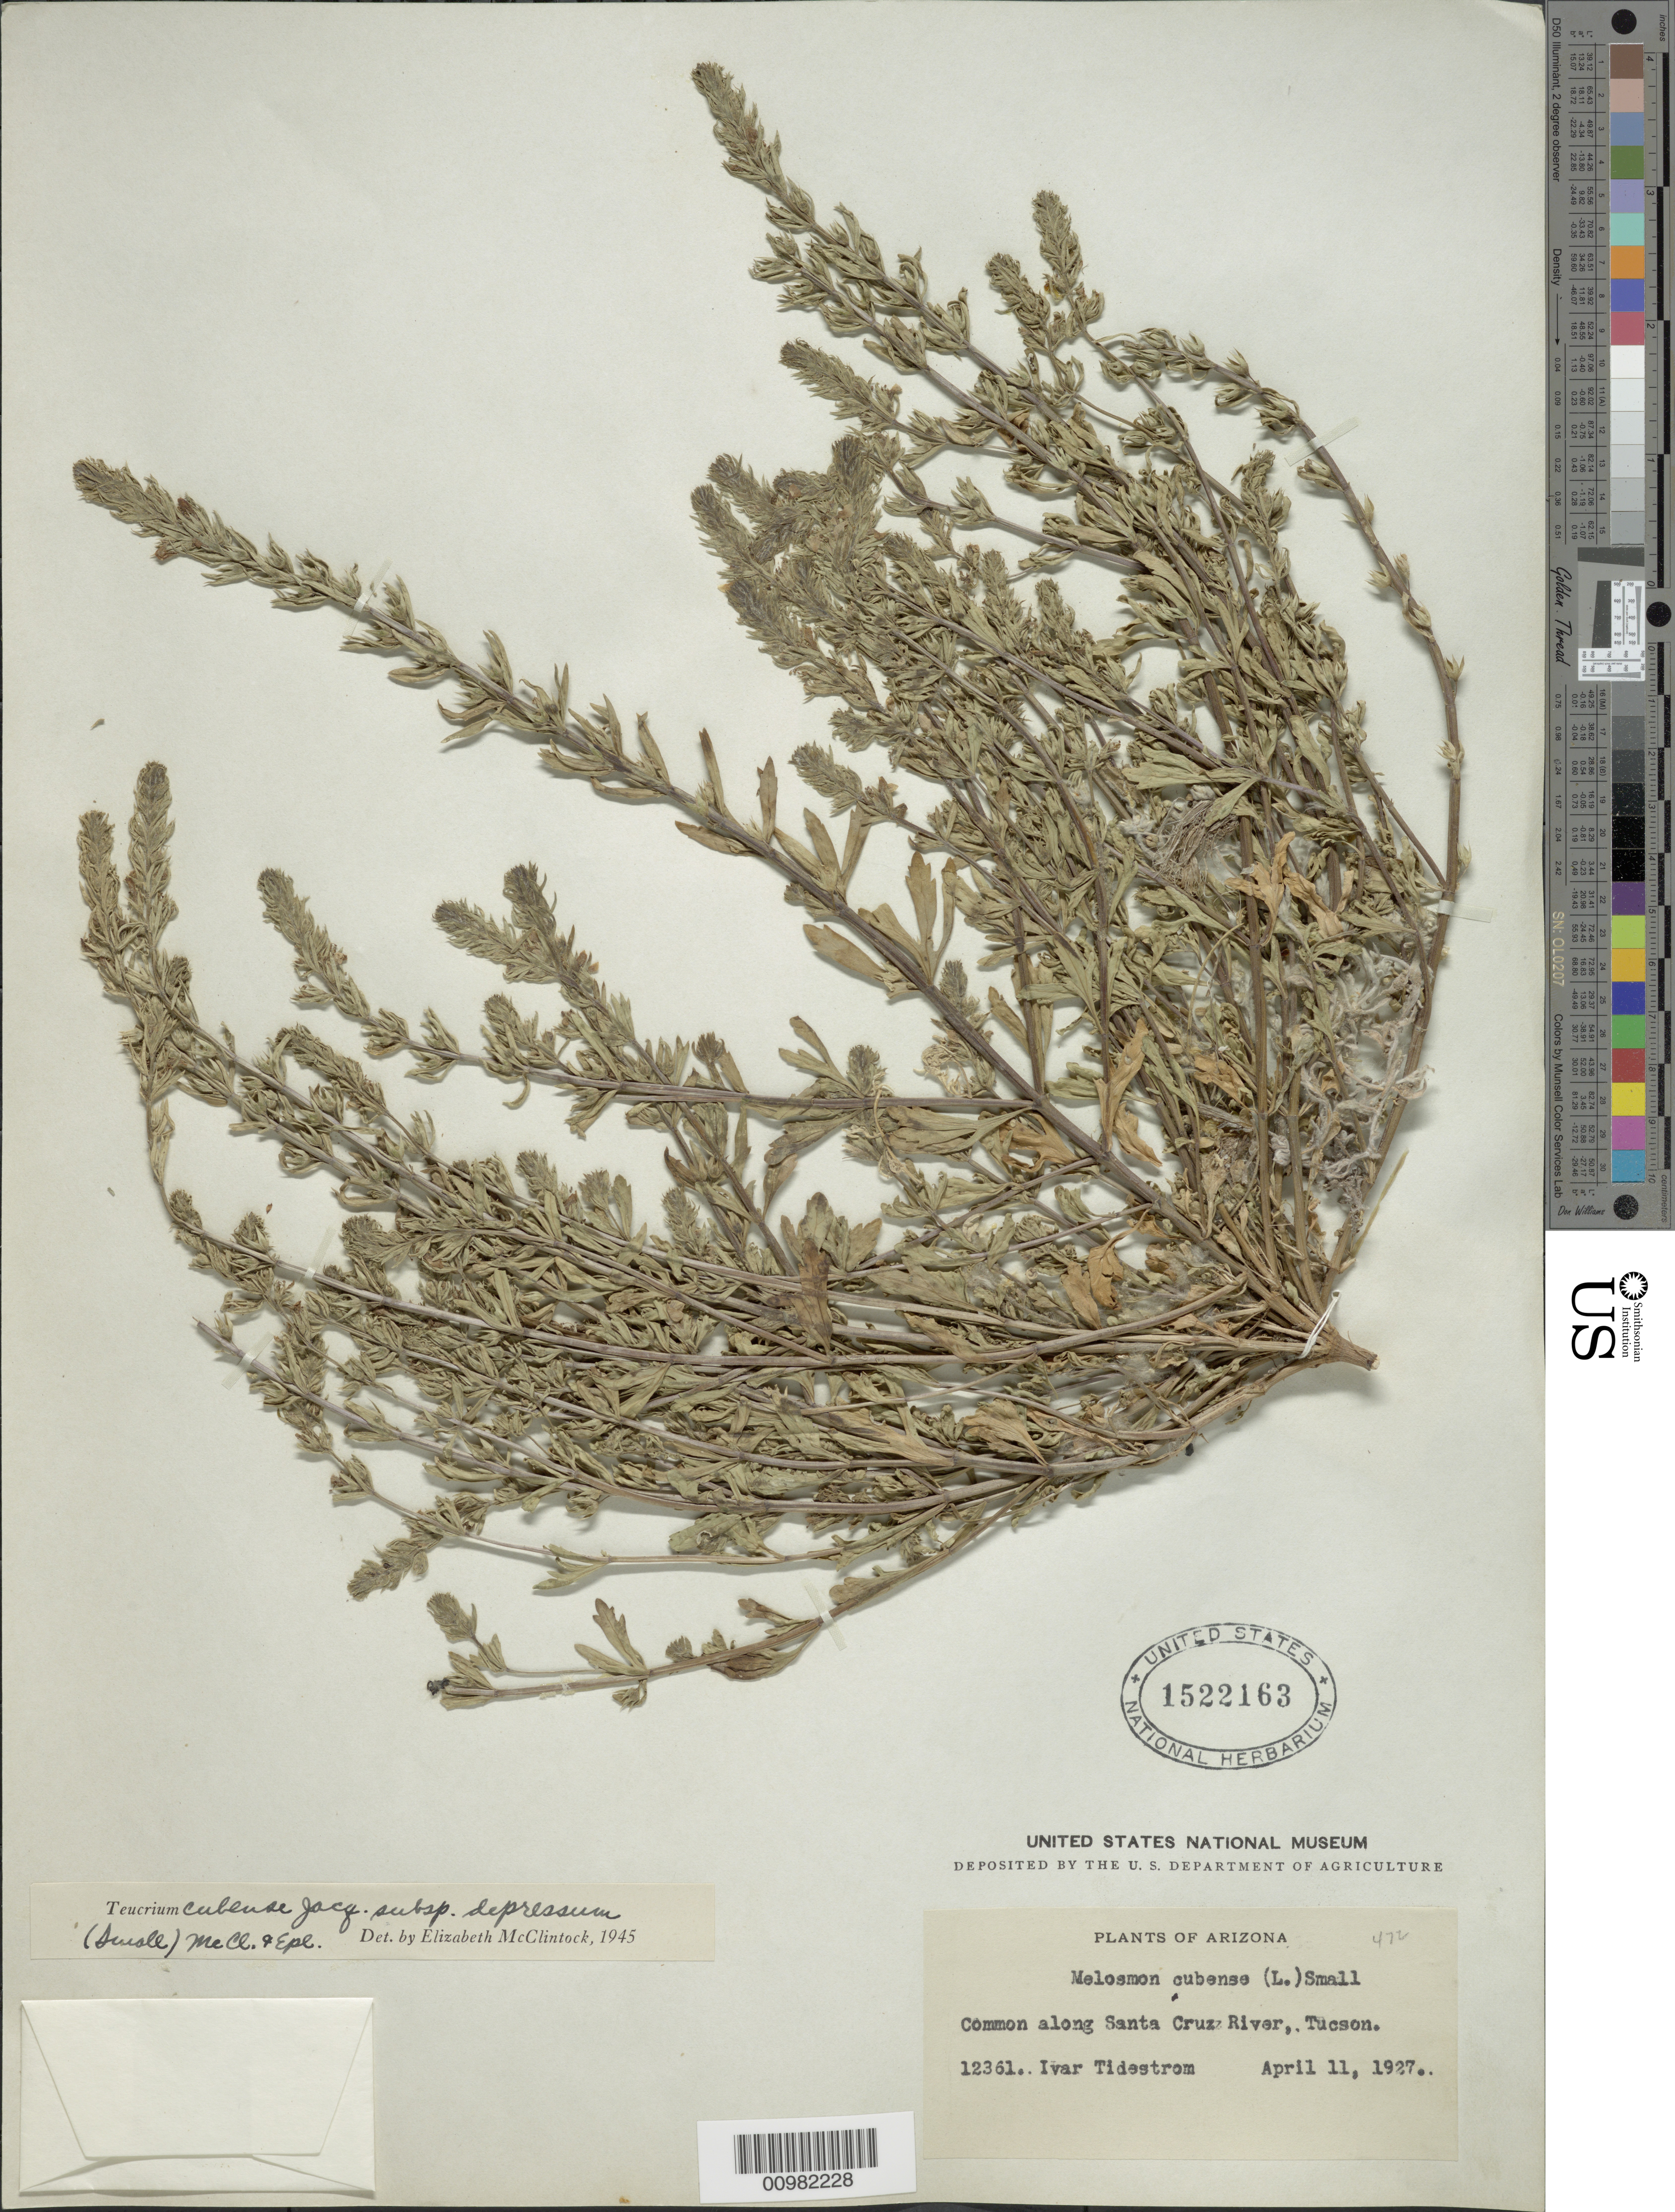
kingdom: Plantae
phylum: Tracheophyta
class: Magnoliopsida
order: Lamiales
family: Lamiaceae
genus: Teucrium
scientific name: Teucrium cubense subsp. depressum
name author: (Small) E. M. McClint. & Epling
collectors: I. F. Tidestrom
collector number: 12361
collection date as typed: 11 Apr 1927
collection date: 1927-04-11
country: United States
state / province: Arizona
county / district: Pima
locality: along Santa Cruz River; Tucson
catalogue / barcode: US 1522163